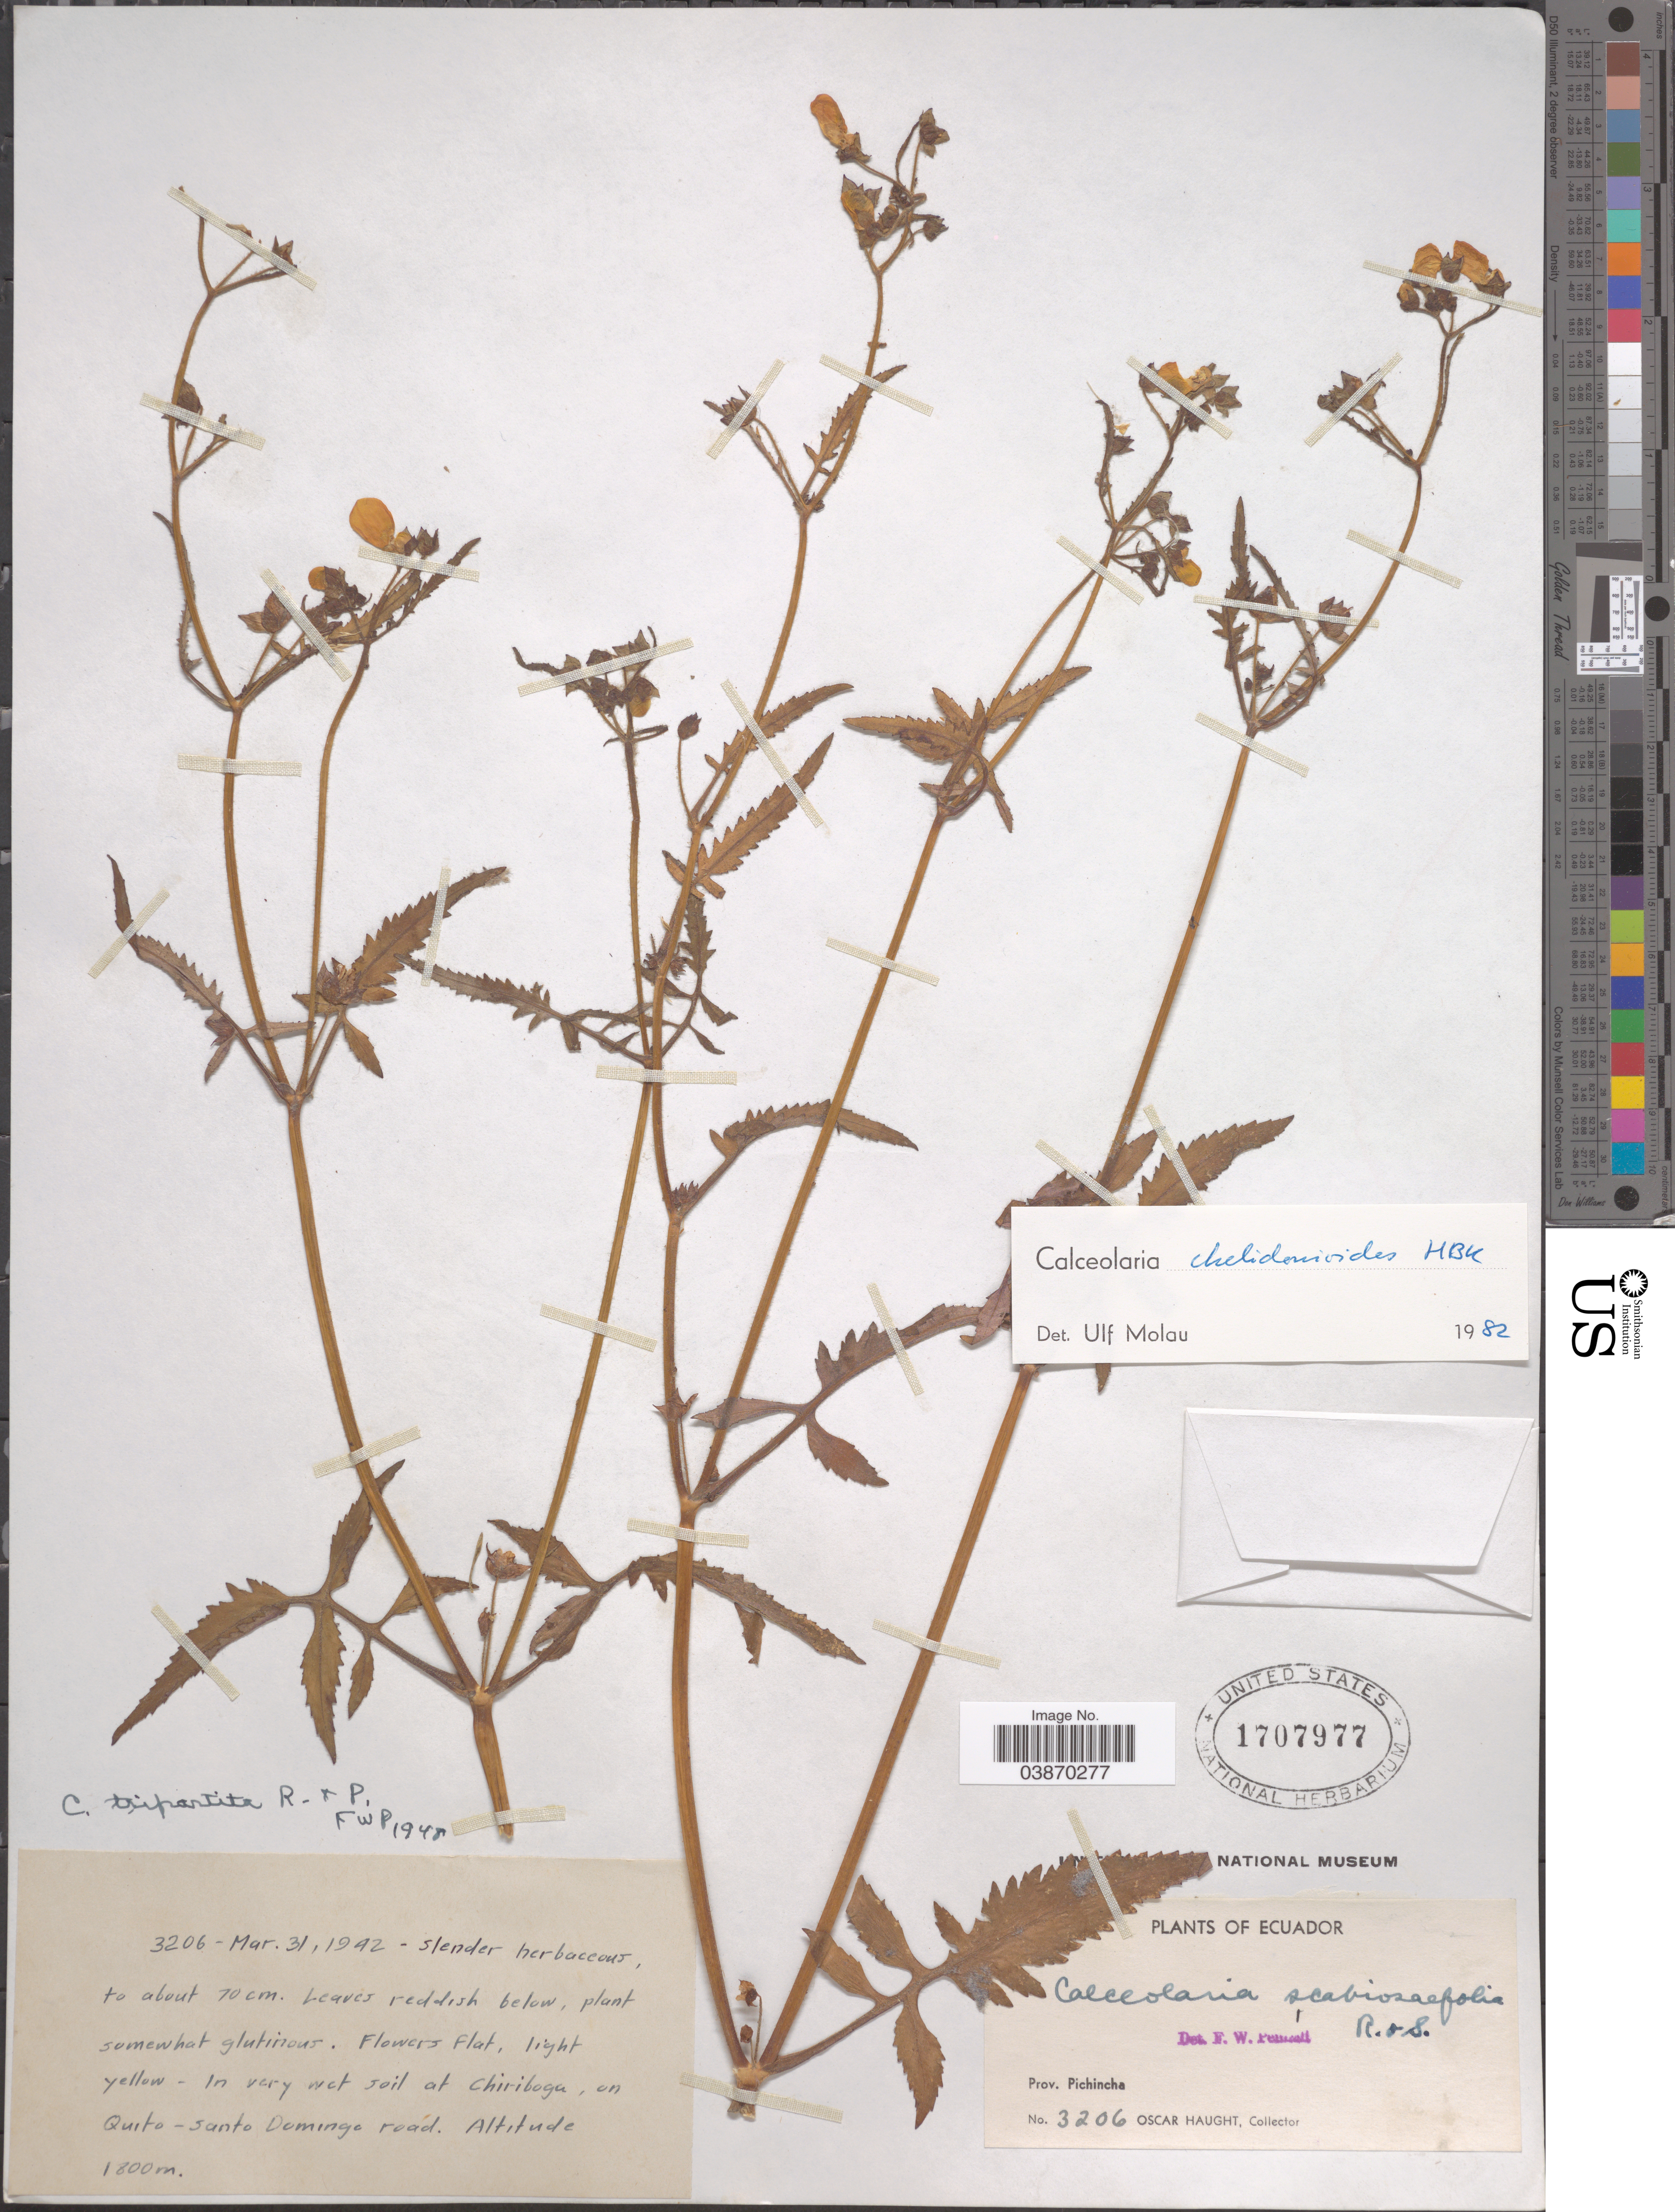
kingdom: Plantae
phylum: Tracheophyta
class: Magnoliopsida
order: Lamiales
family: Calceolariaceae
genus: Calceolaria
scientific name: Calceolaria chelidonioides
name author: Kunth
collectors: O. L. Haught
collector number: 3206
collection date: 1942-03-31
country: Ecuador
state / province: Pichincha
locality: Chiriboga, on Quito-Santo Domingo road.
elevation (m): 1800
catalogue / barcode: US 1707977